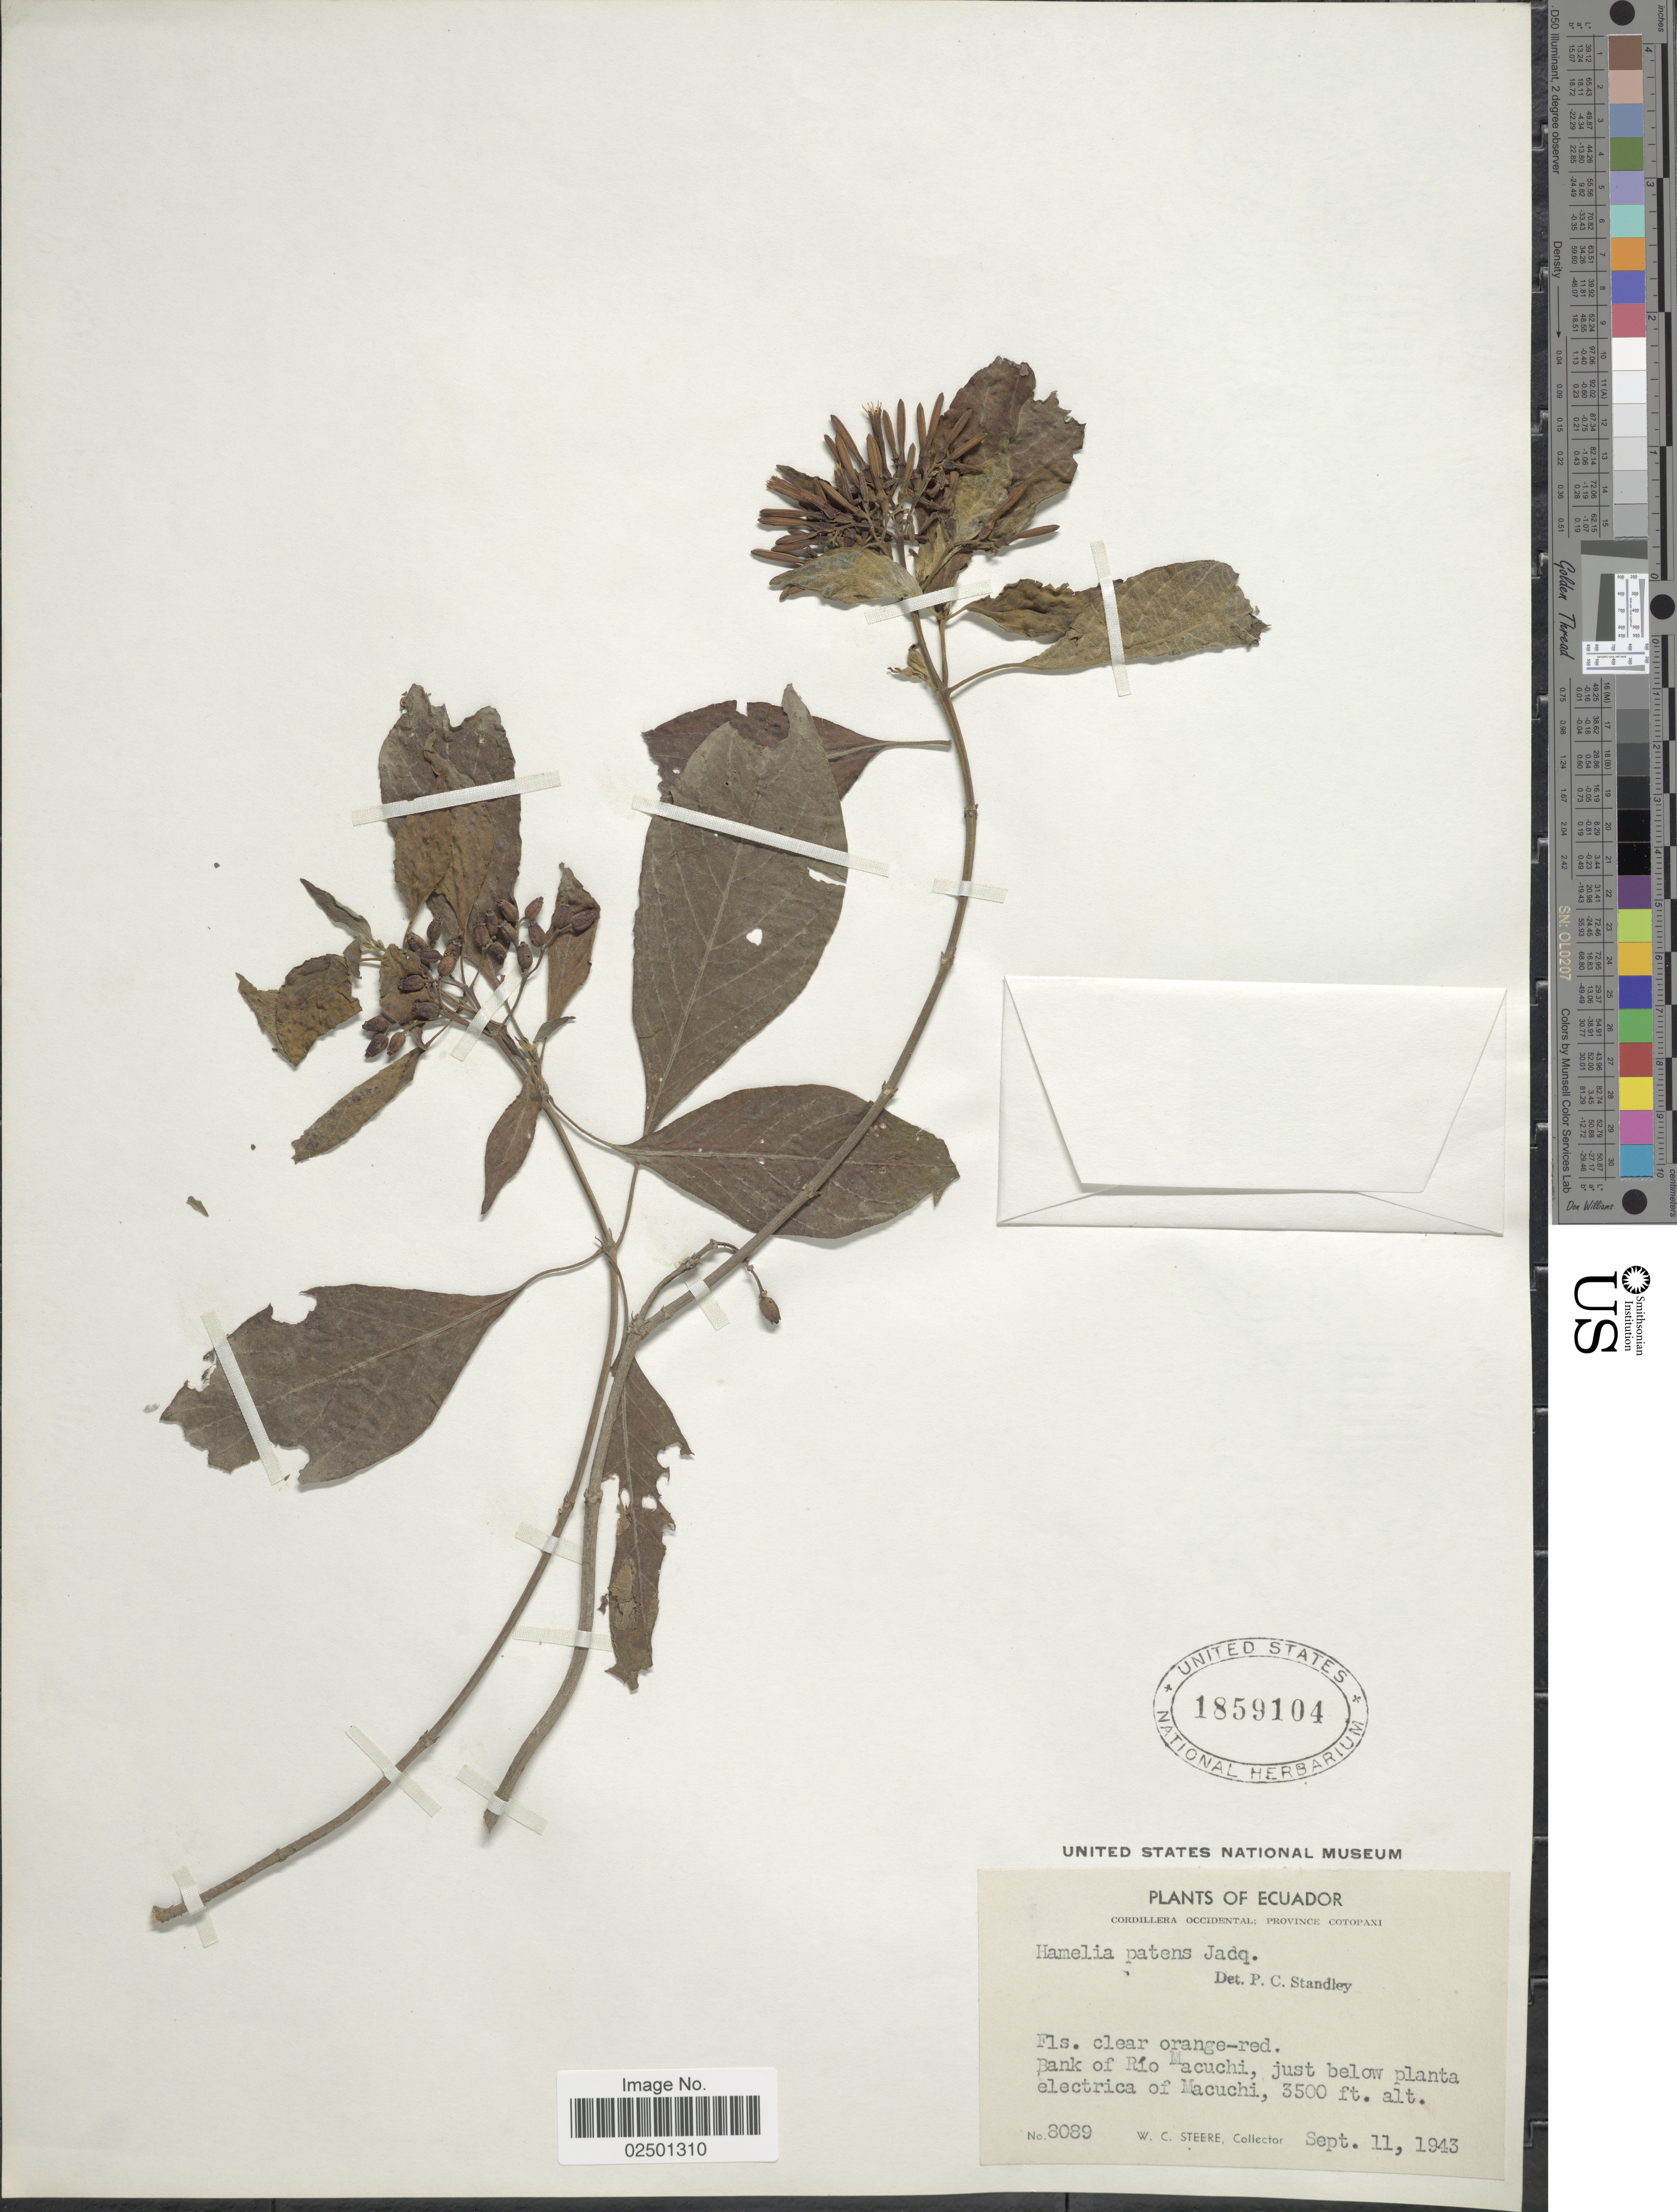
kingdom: Plantae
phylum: Tracheophyta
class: Magnoliopsida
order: Gentianales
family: Rubiaceae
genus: Hamelia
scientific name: Hamelia patens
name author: Jacq.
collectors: W. C. Steere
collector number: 8089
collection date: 1943-09-11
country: Ecuador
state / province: Cotopaxi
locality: Cordillera Occidental. Bank of Rio Machuchi, just below planta electrica of Macuchi.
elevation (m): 1067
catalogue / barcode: US 1859104